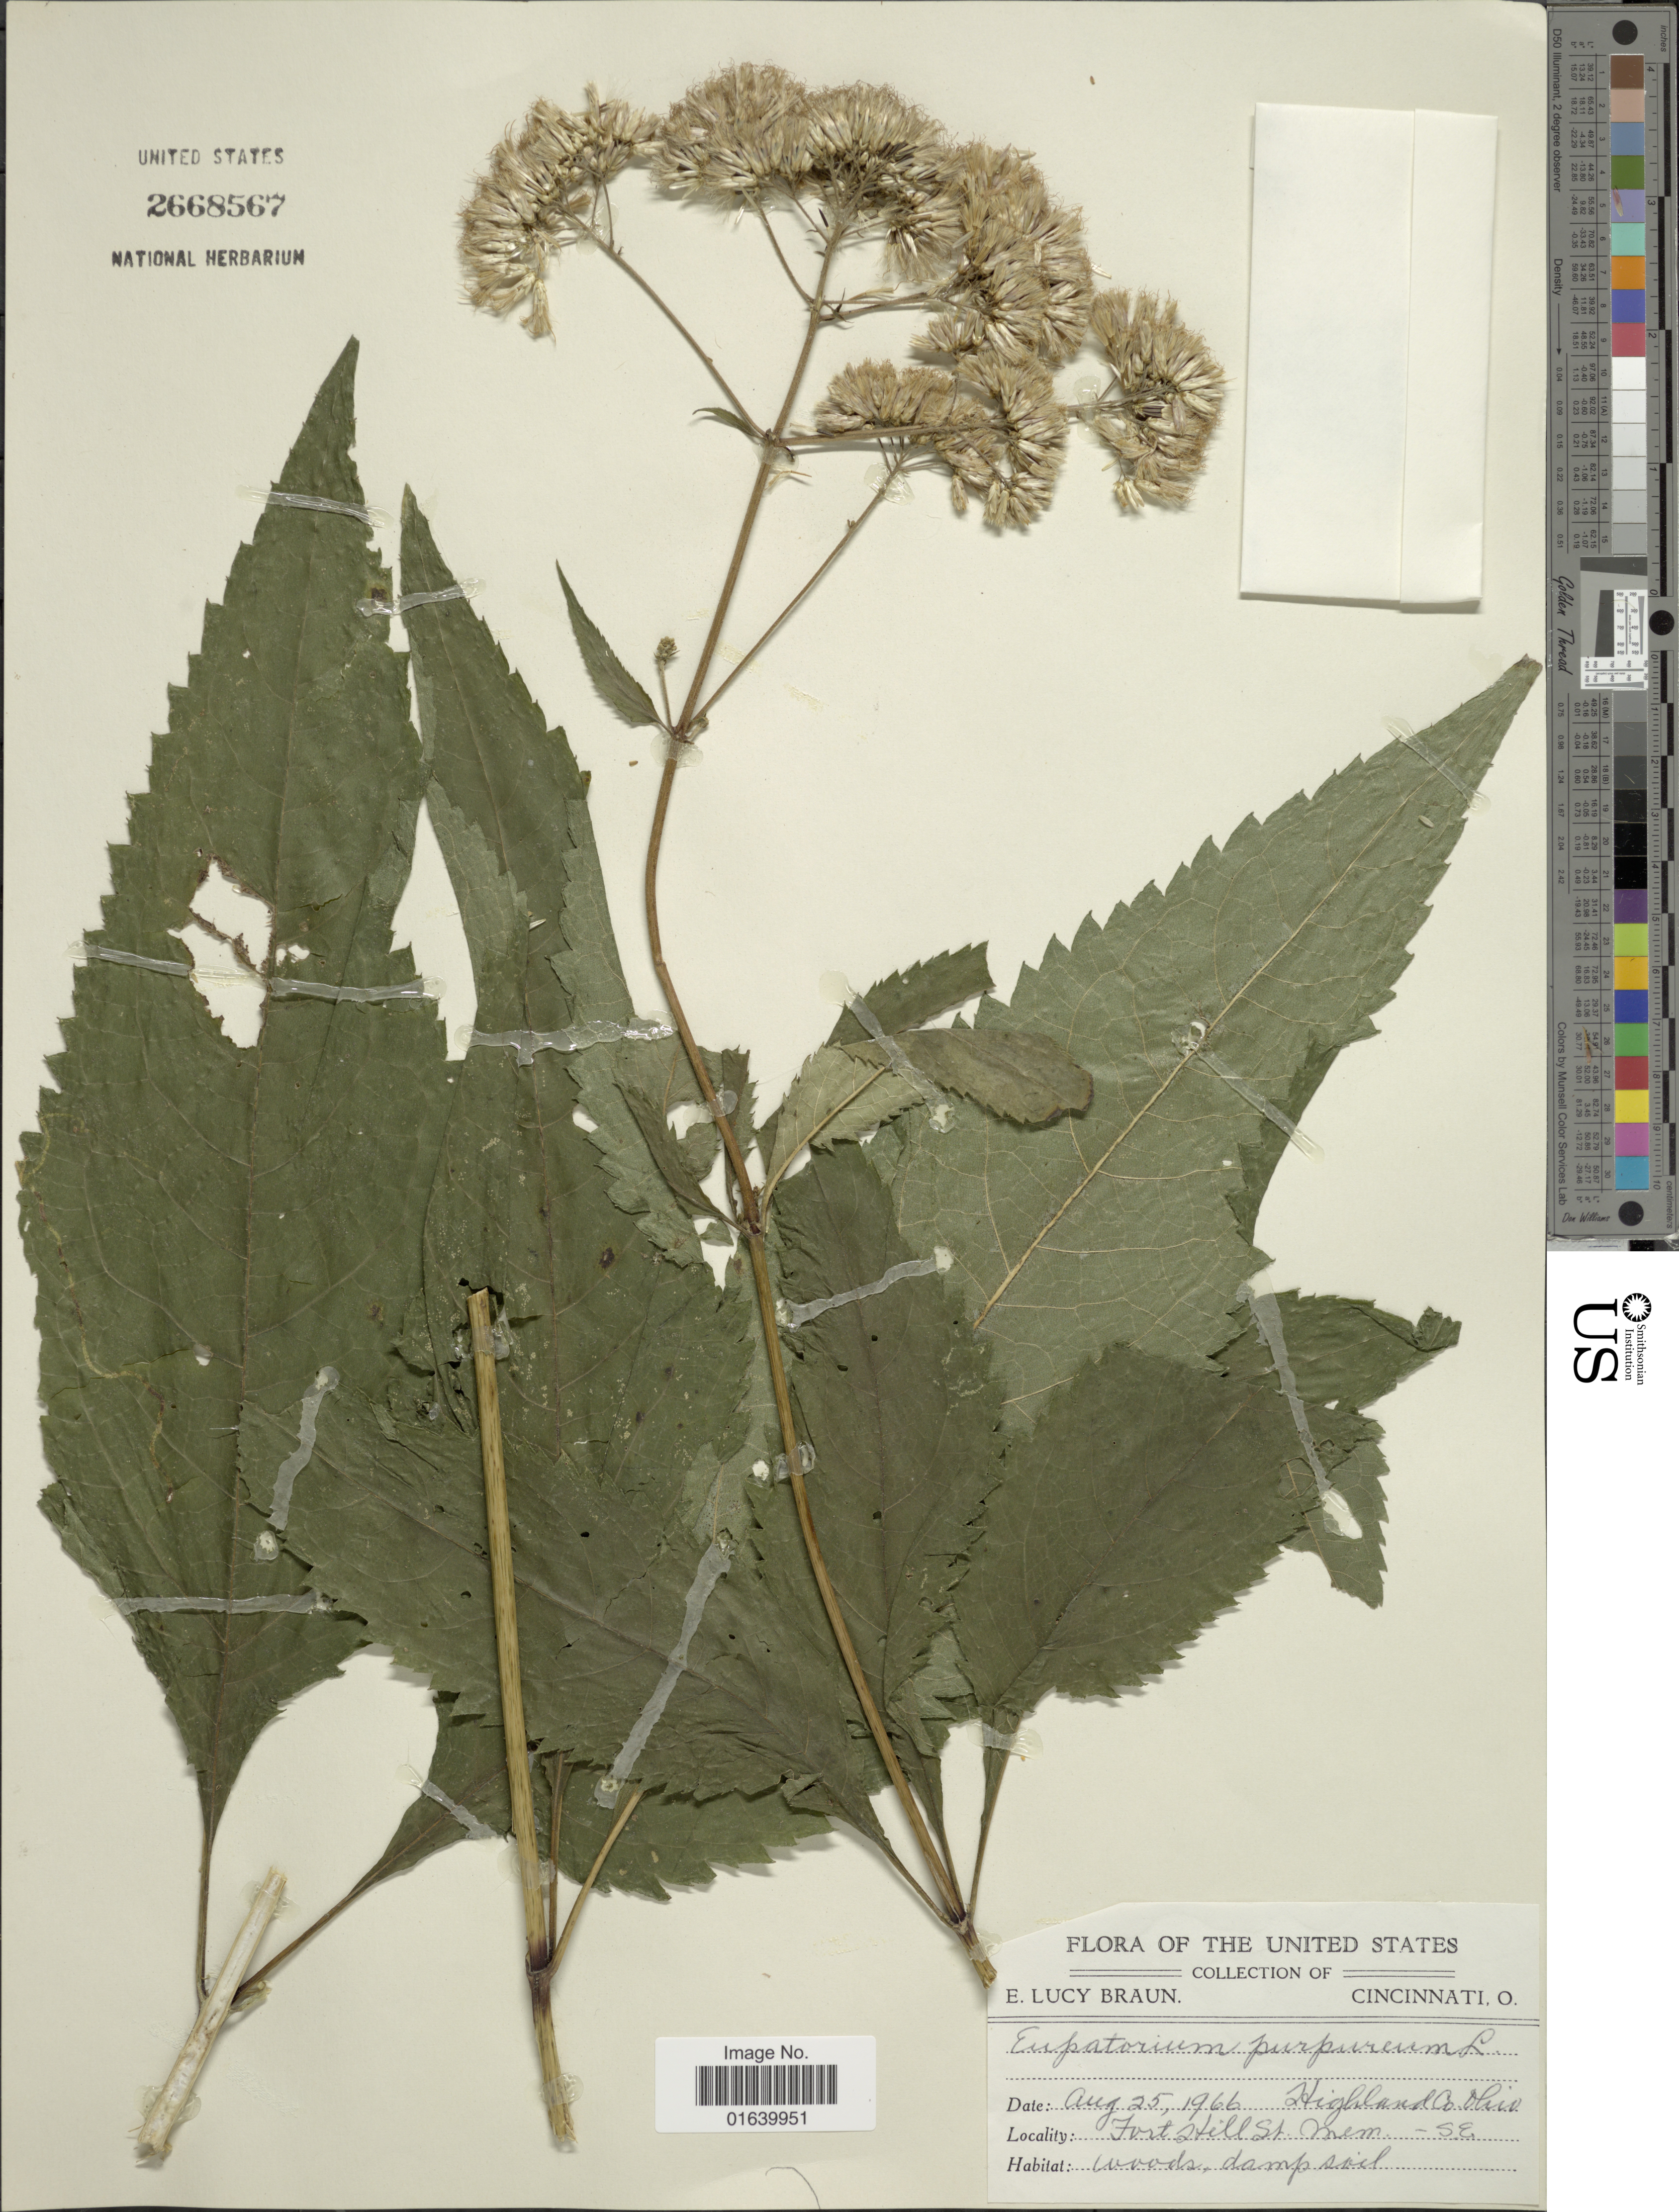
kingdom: Plantae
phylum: Tracheophyta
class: Magnoliopsida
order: Asterales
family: Asteraceae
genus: Eupatorium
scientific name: Eupatorium purpureum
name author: (L.) E.E. Lamont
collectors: E. L. Braun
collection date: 1966-08-25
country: United States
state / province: Ohio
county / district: Highland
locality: Fort Hill St. Mem. - SE.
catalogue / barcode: US 2668567